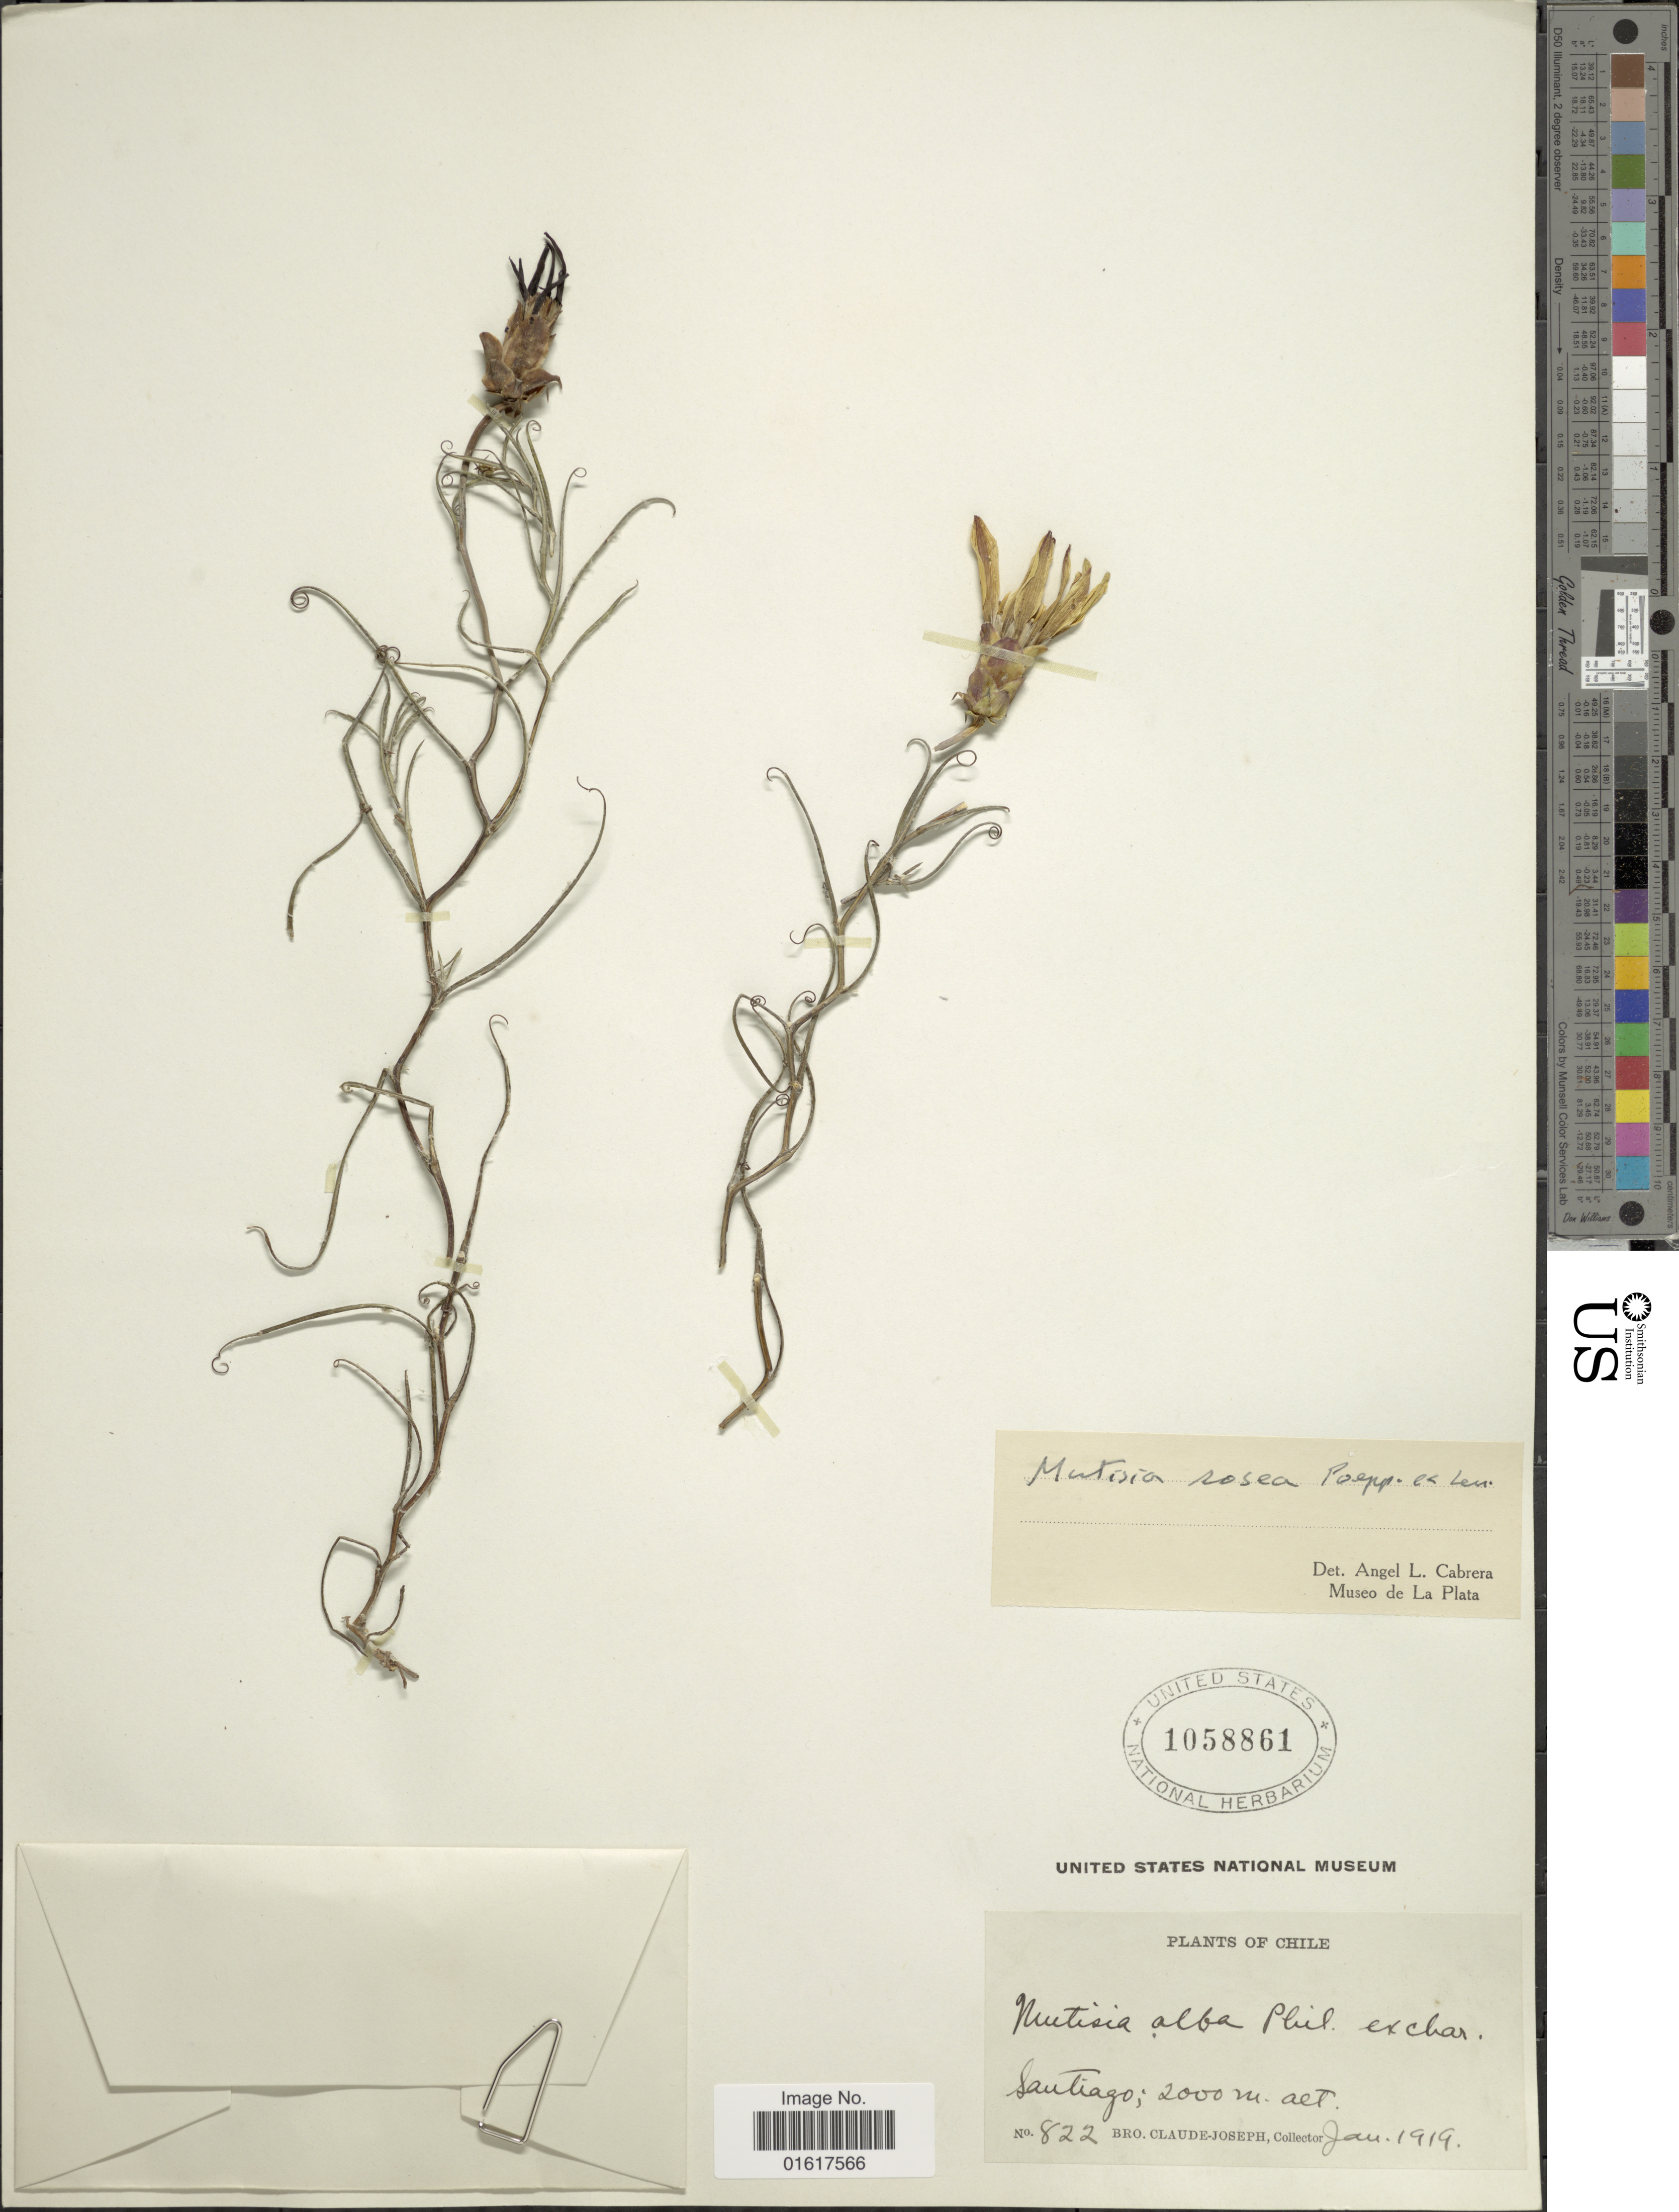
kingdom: Plantae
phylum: Tracheophyta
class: Magnoliopsida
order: Asterales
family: Asteraceae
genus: Mutisia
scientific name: Mutisia rosea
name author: Poepp. ex Less.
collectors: Bro. Claude-Joseph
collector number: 822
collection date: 1919-01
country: Chile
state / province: Región Metropolitana (RM)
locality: Santiago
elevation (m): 2000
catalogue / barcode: US 1058861